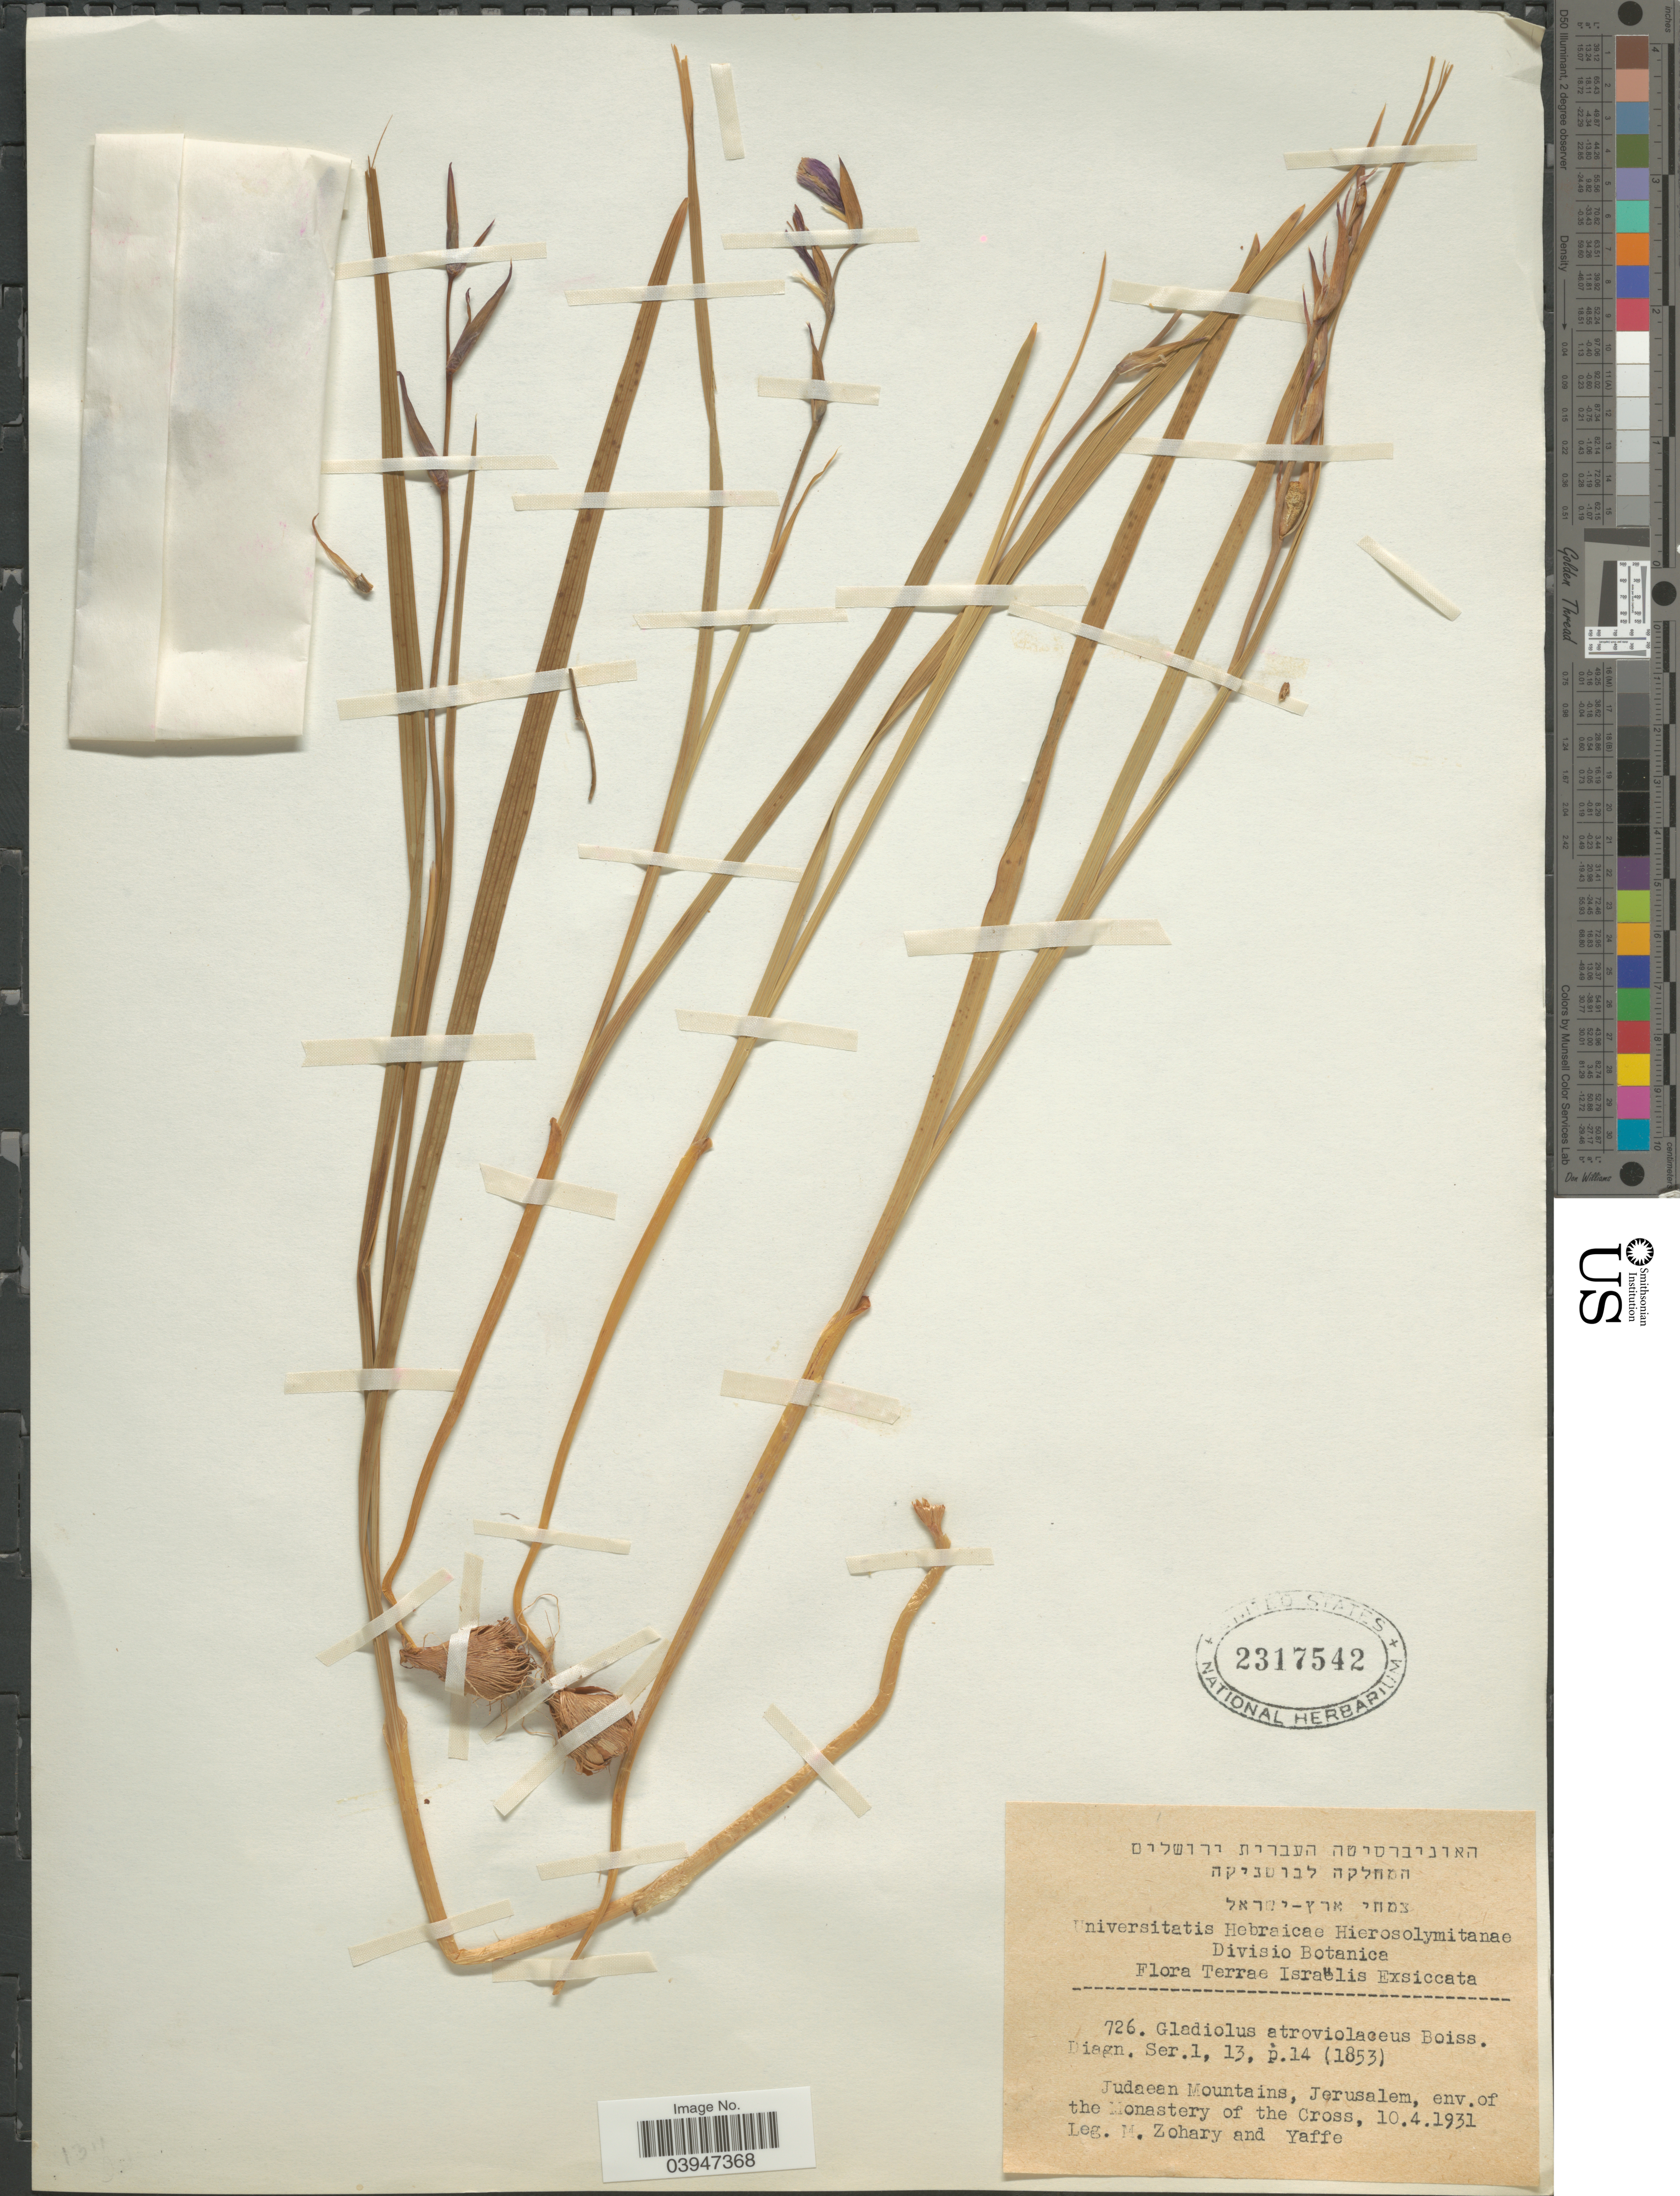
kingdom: Plantae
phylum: Tracheophyta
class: Liliopsida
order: Asparagales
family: Iridaceae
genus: Gladiolus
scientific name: Gladiolus atroviolaceus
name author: Boiss.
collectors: M. Zohary & Yaffe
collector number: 726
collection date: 1931-04-10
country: Israel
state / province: Jerusalem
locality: Terrae Israȅlis. Judaean Mountains, env. of the Monastery of the Cross.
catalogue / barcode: US 2317542